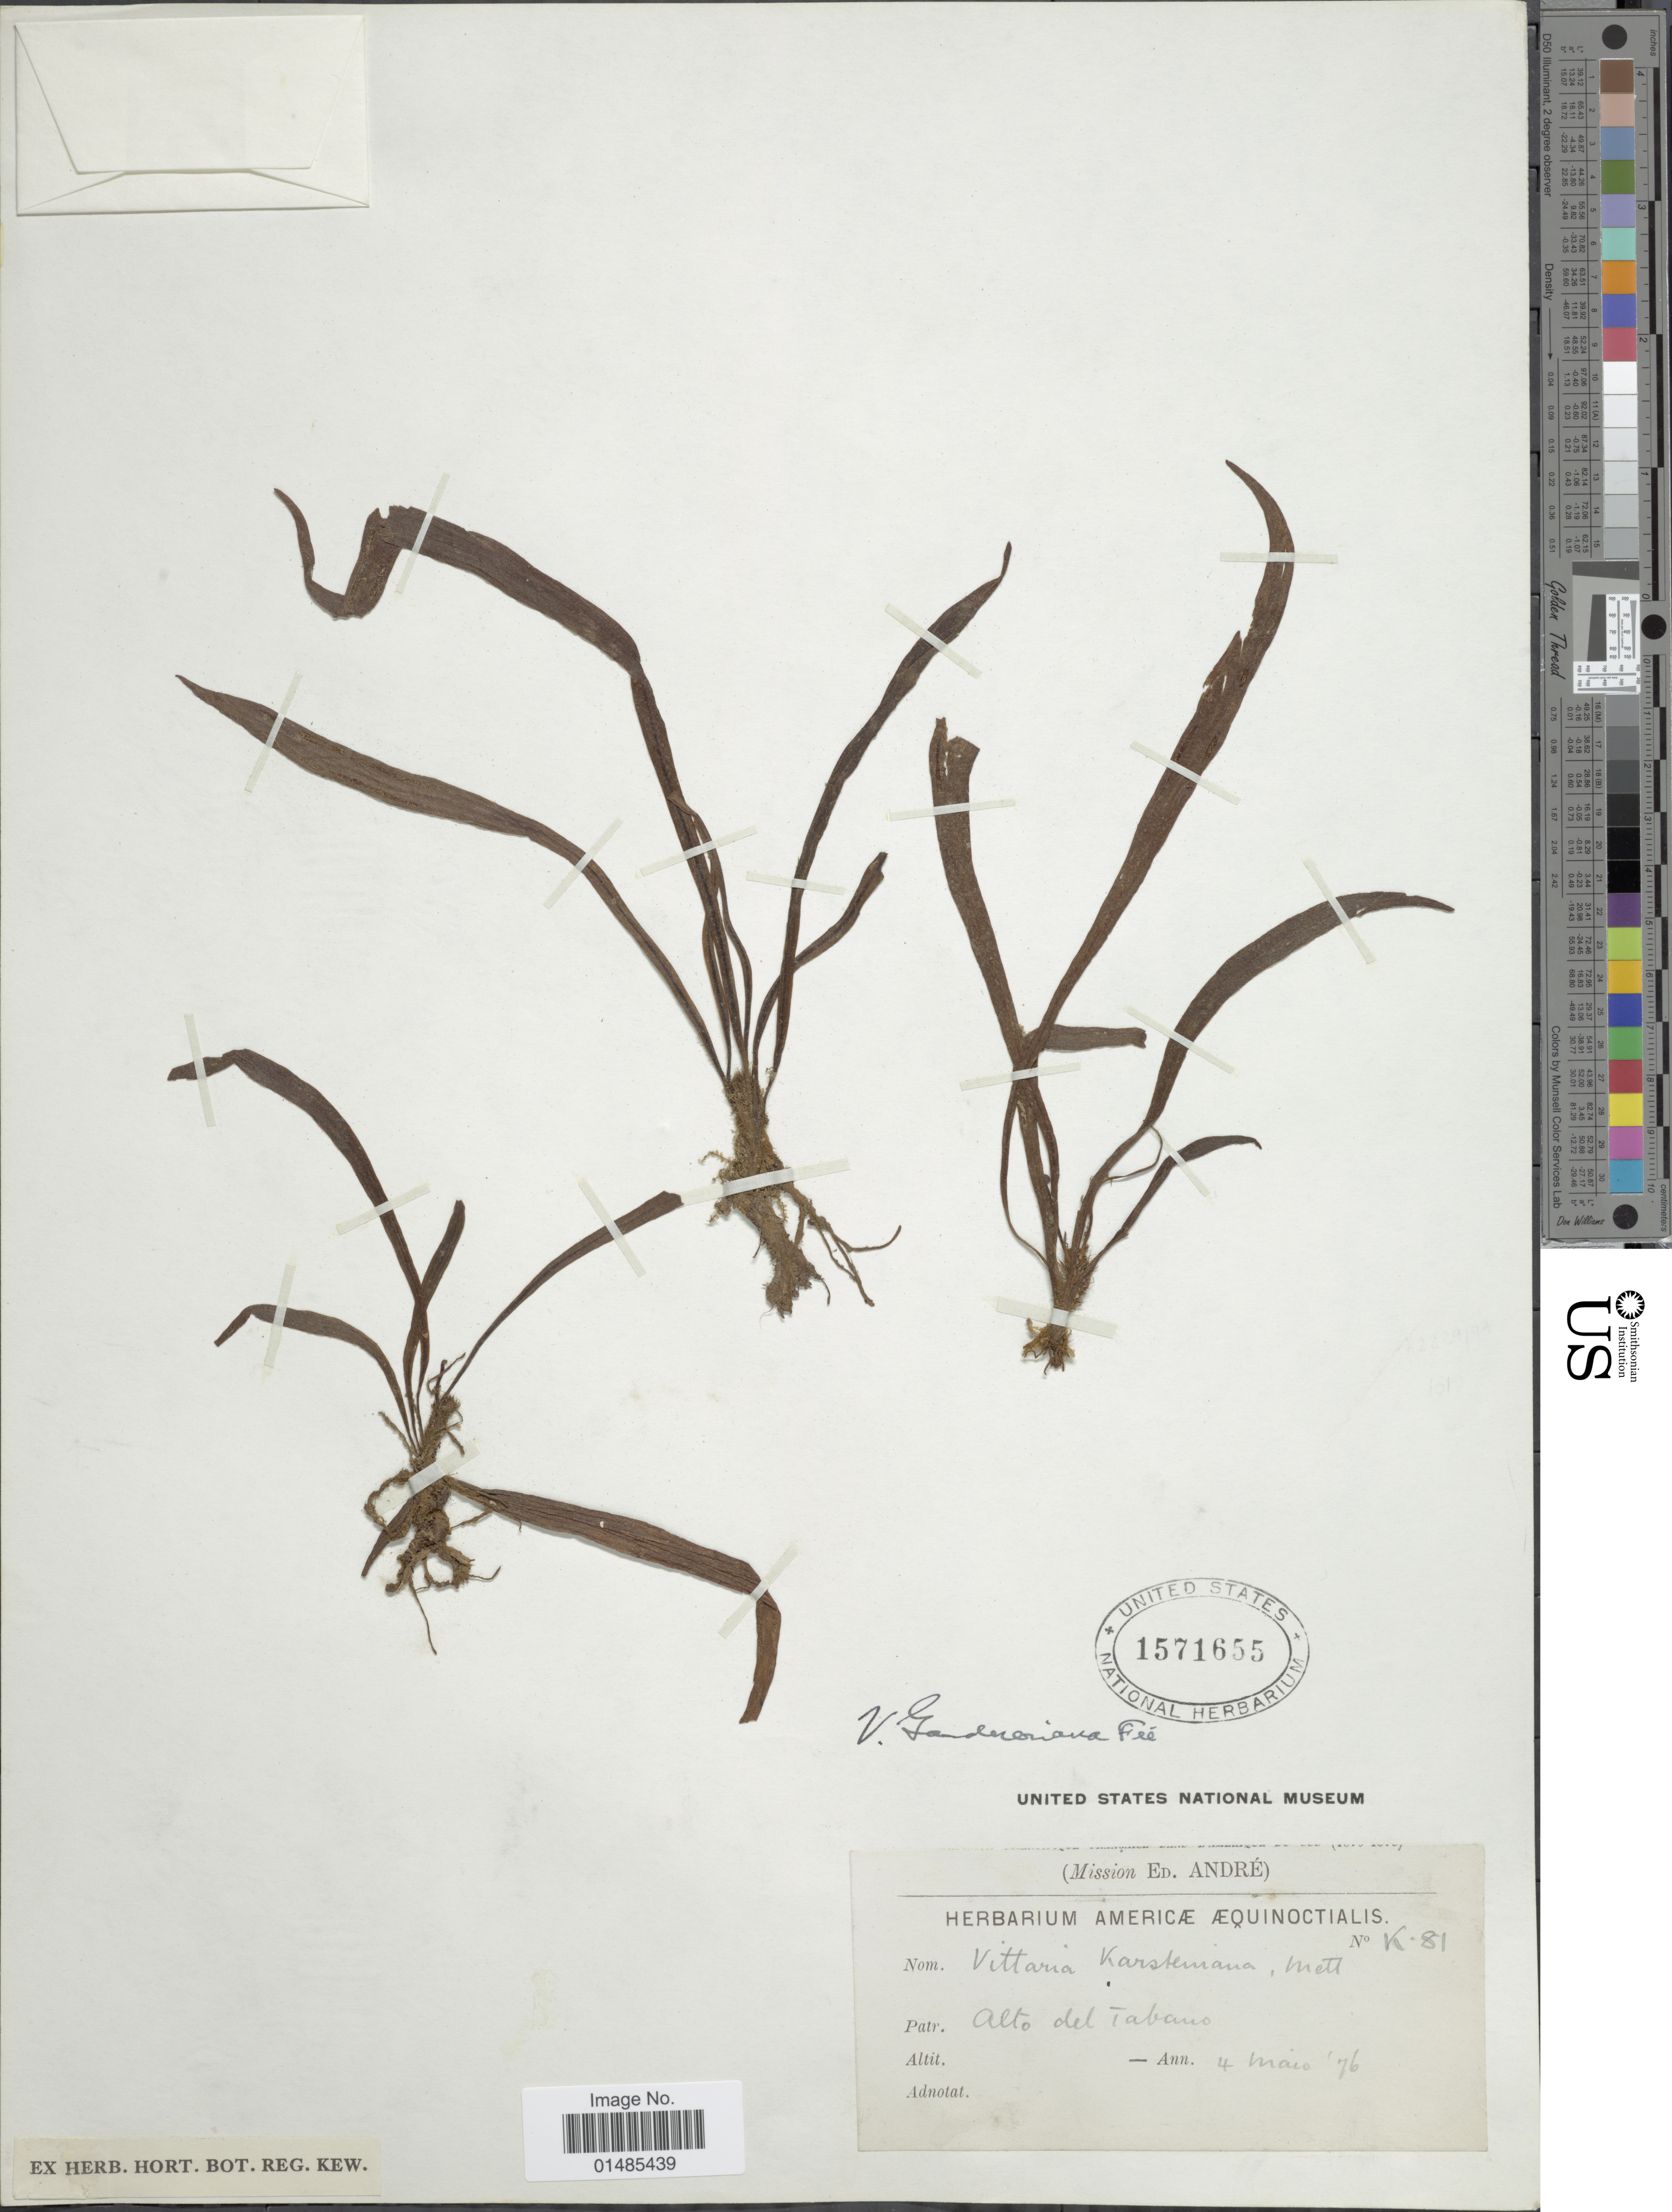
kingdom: Plantae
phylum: Tracheophyta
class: Polypodiopsida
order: Polypodiales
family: Pteridaceae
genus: Radiovittaria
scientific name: Radiovittaria gardneriana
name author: (Fée) E.H. Crane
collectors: E. Andre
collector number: K.81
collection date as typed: Transcribed d/m/y: 4/5/76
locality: Alto del Tabano. [interpreted]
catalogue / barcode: US 1571655